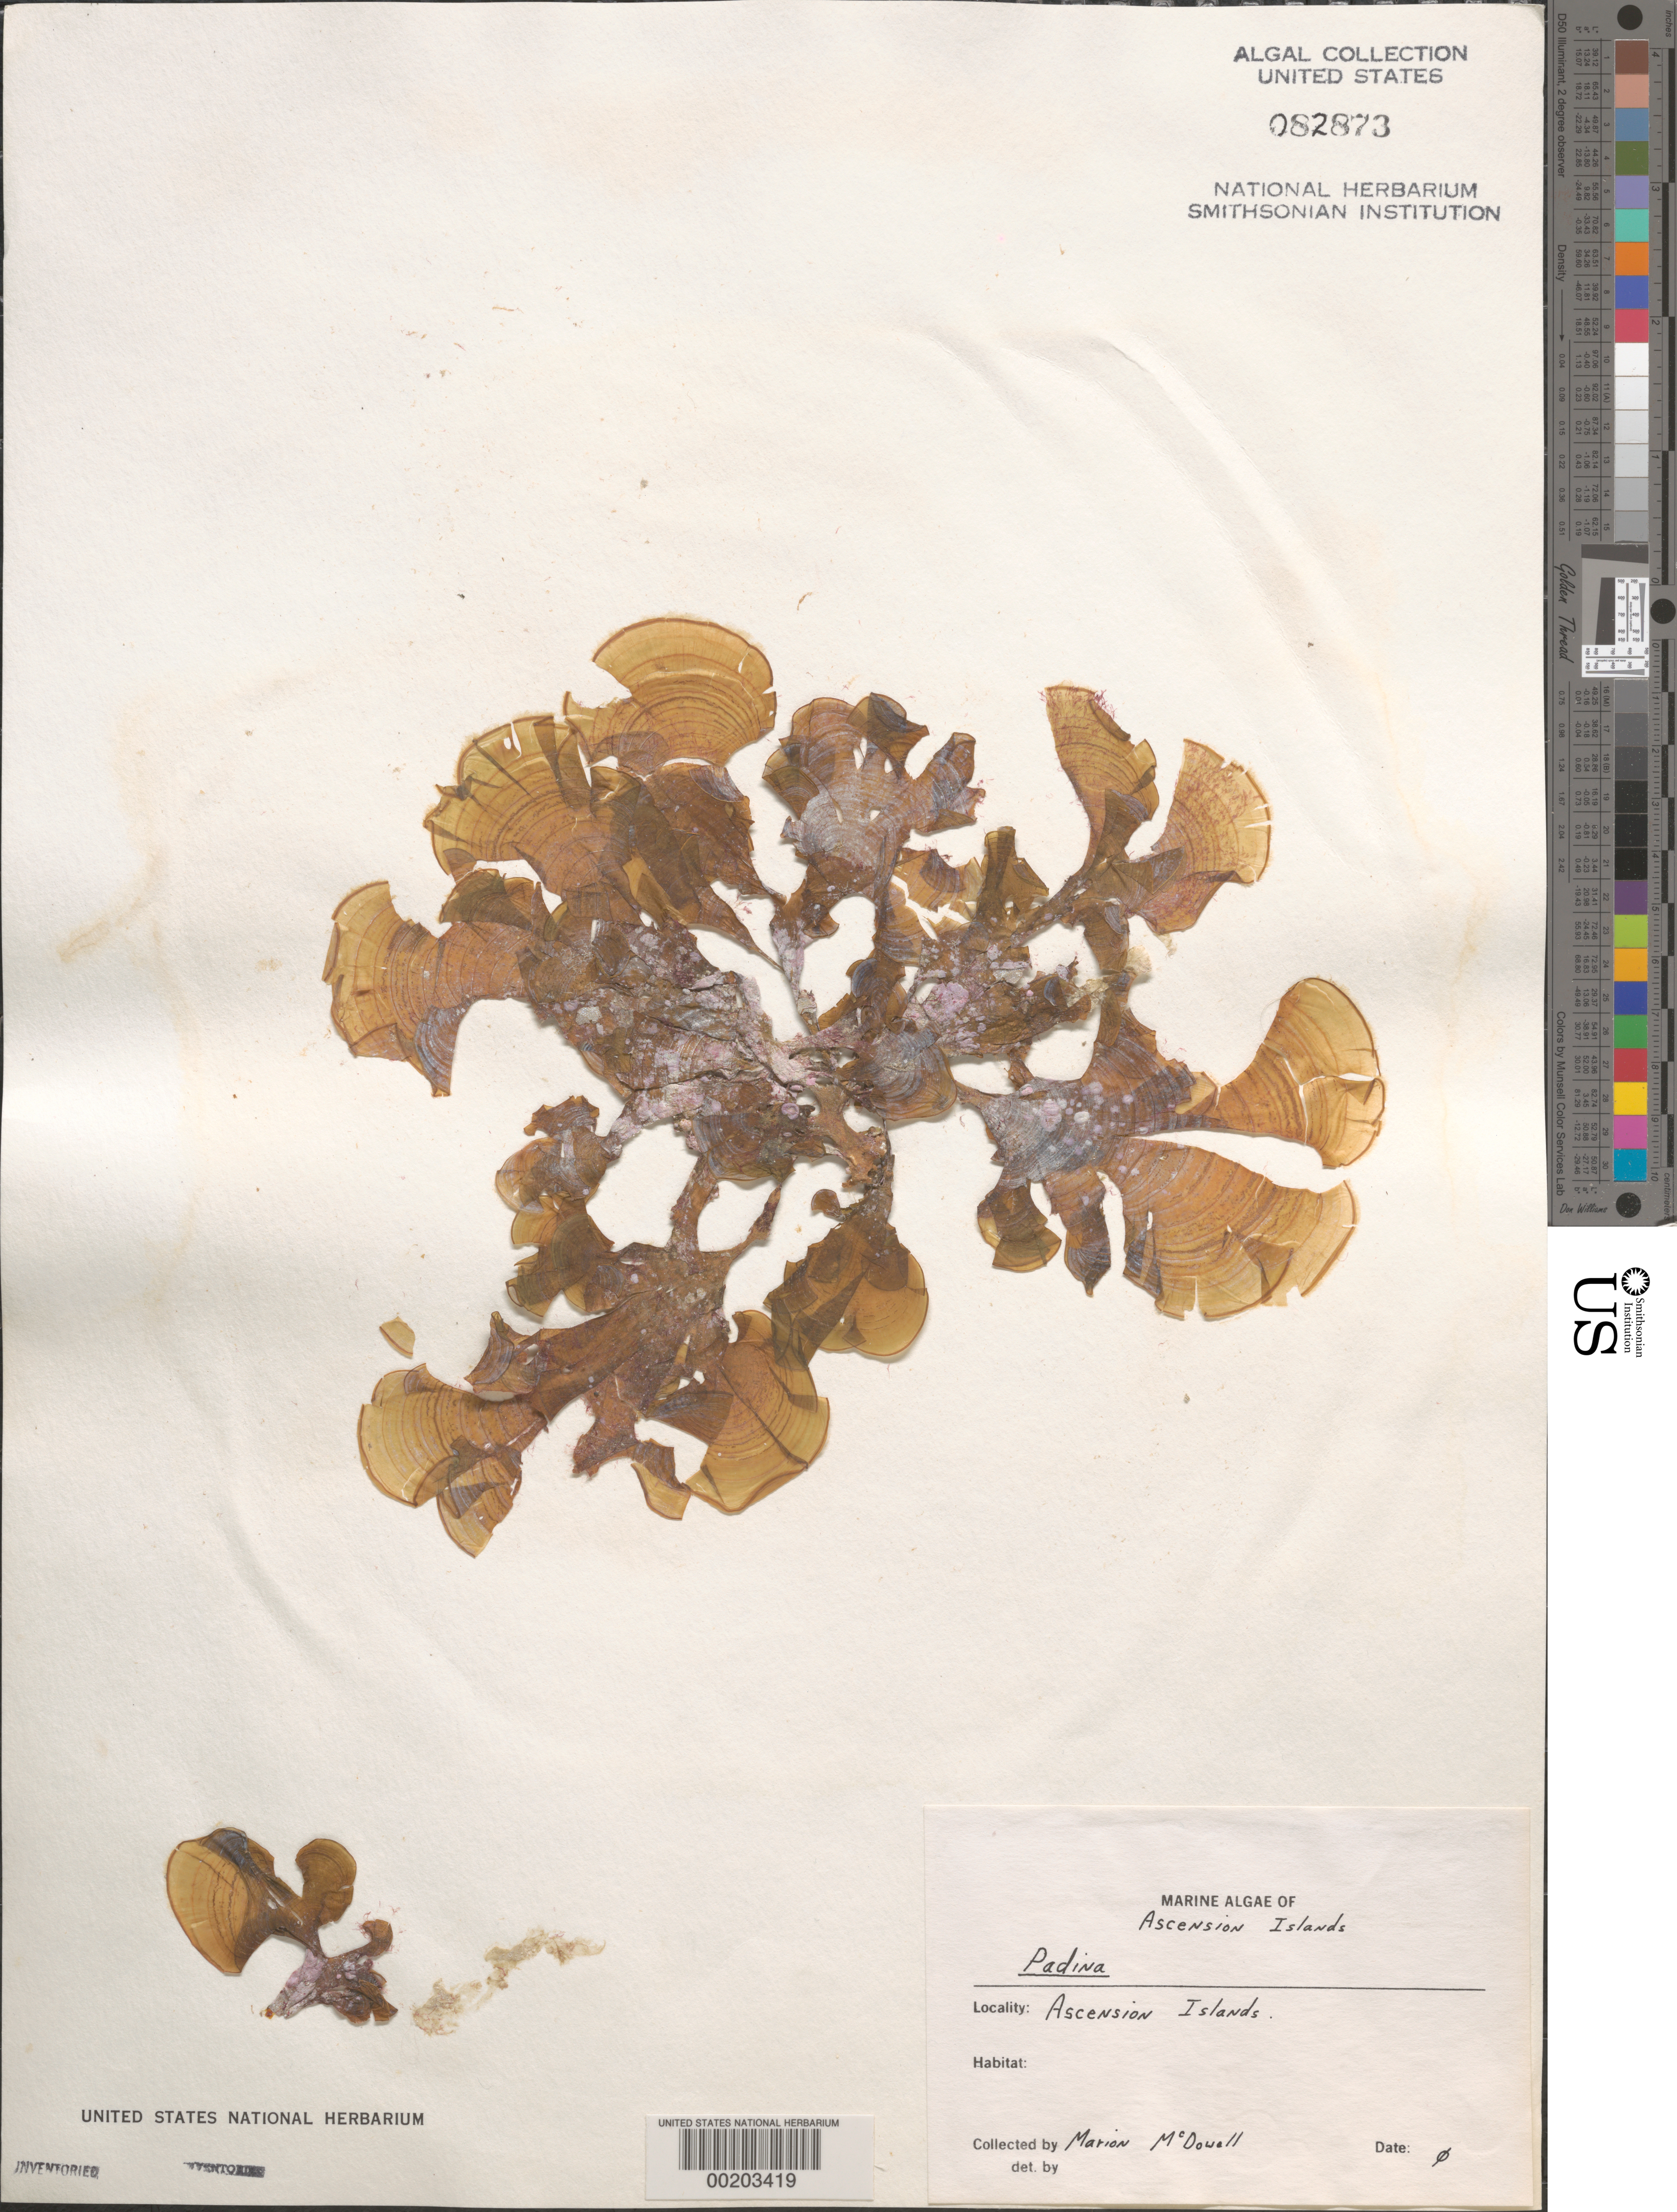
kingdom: Chromista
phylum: Ochrophyta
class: Phaeophyceae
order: Dictyotales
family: Dictyotaceae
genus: Padina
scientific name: Padina sp.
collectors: M. Mcdowell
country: St. Helena Islands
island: Ascension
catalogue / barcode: US 82873